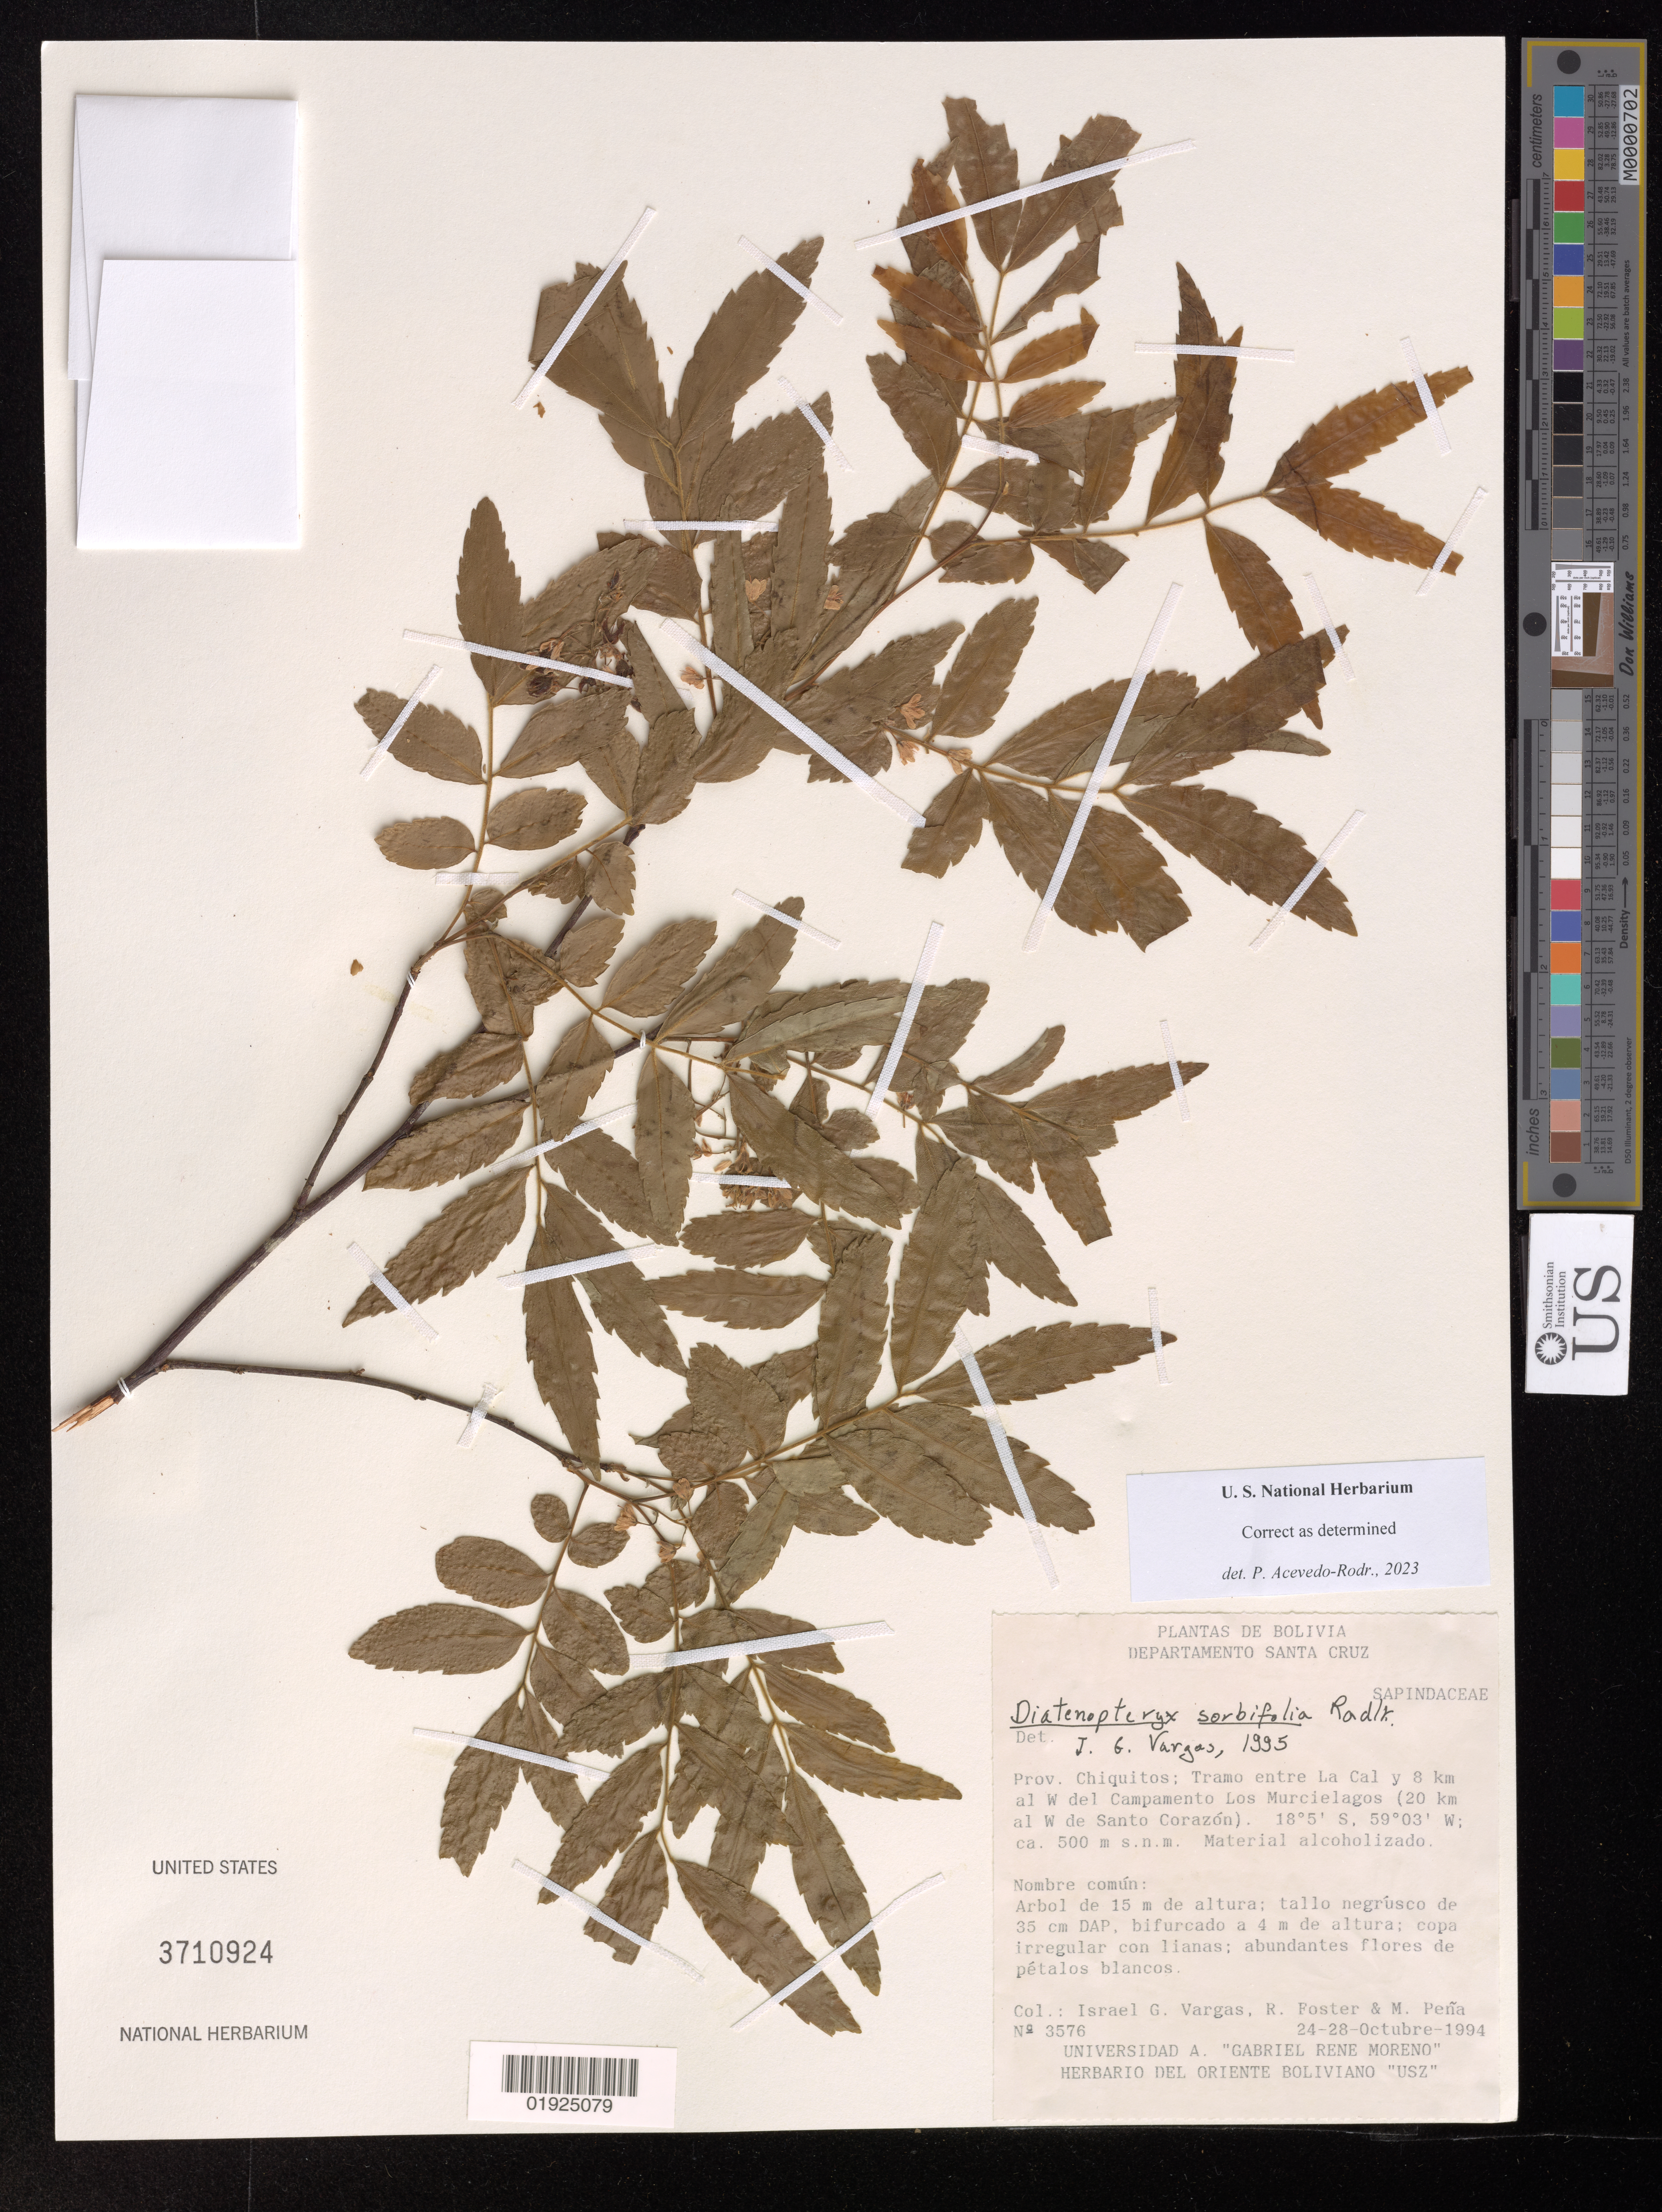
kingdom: Plantae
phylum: Tracheophyta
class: Magnoliopsida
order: Sapindales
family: Sapindaceae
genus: Diatenopteryx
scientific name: Diatenopteryx sorbifolia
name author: Radlk.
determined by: Vargas, I. G.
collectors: I. Vargas, R. Foster & M. Peña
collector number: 3576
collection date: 1994-10-24/1994-10-28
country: Bolivia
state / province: Santa Cruz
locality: Prov. Chiquitos. Tramo entre La Cal y 8 km al W del Campamento Los Murcielagos (20 km al W de Santo Cprazón)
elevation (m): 500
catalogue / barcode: US 3710924